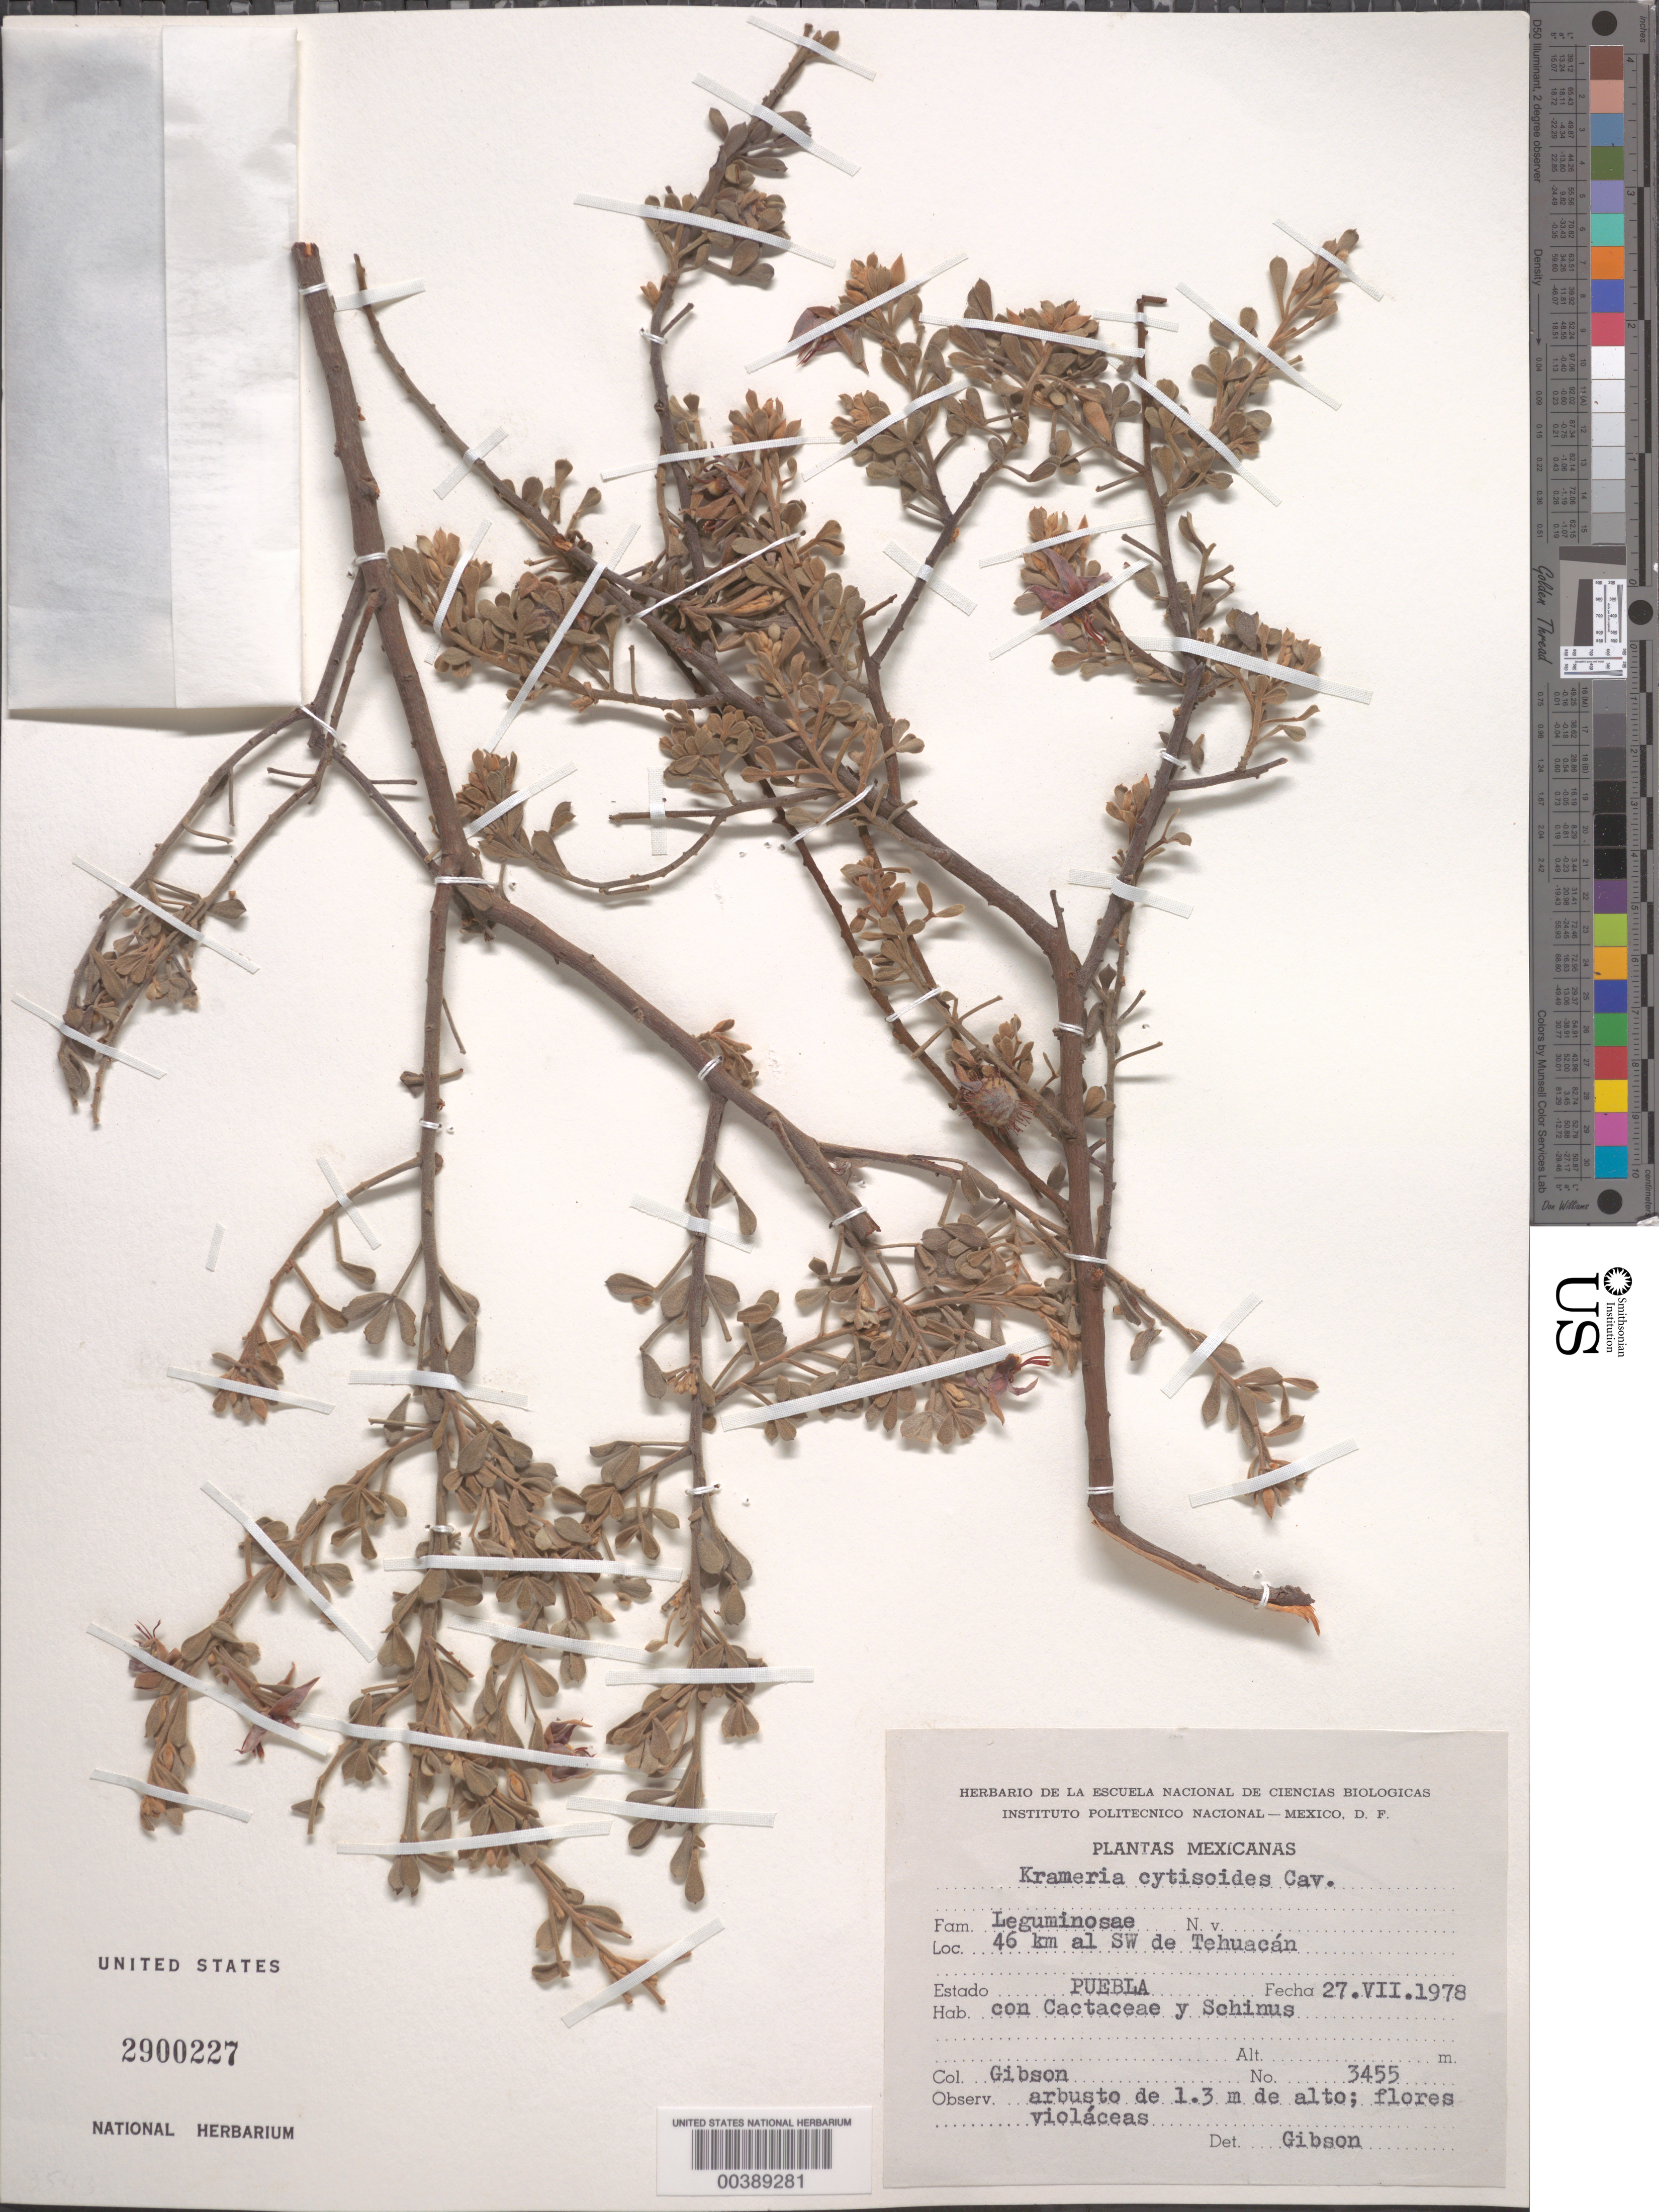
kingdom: Plantae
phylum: Tracheophyta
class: Magnoliopsida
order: Zygophyllales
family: Krameriaceae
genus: Krameria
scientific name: Krameria cytisoides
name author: Cav.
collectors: D. N. Gibson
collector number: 3455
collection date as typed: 27 Jul 1978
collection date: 1978-07-27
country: Mexico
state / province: Puebla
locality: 46 km a SW de Tehuacan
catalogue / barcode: US 2900227